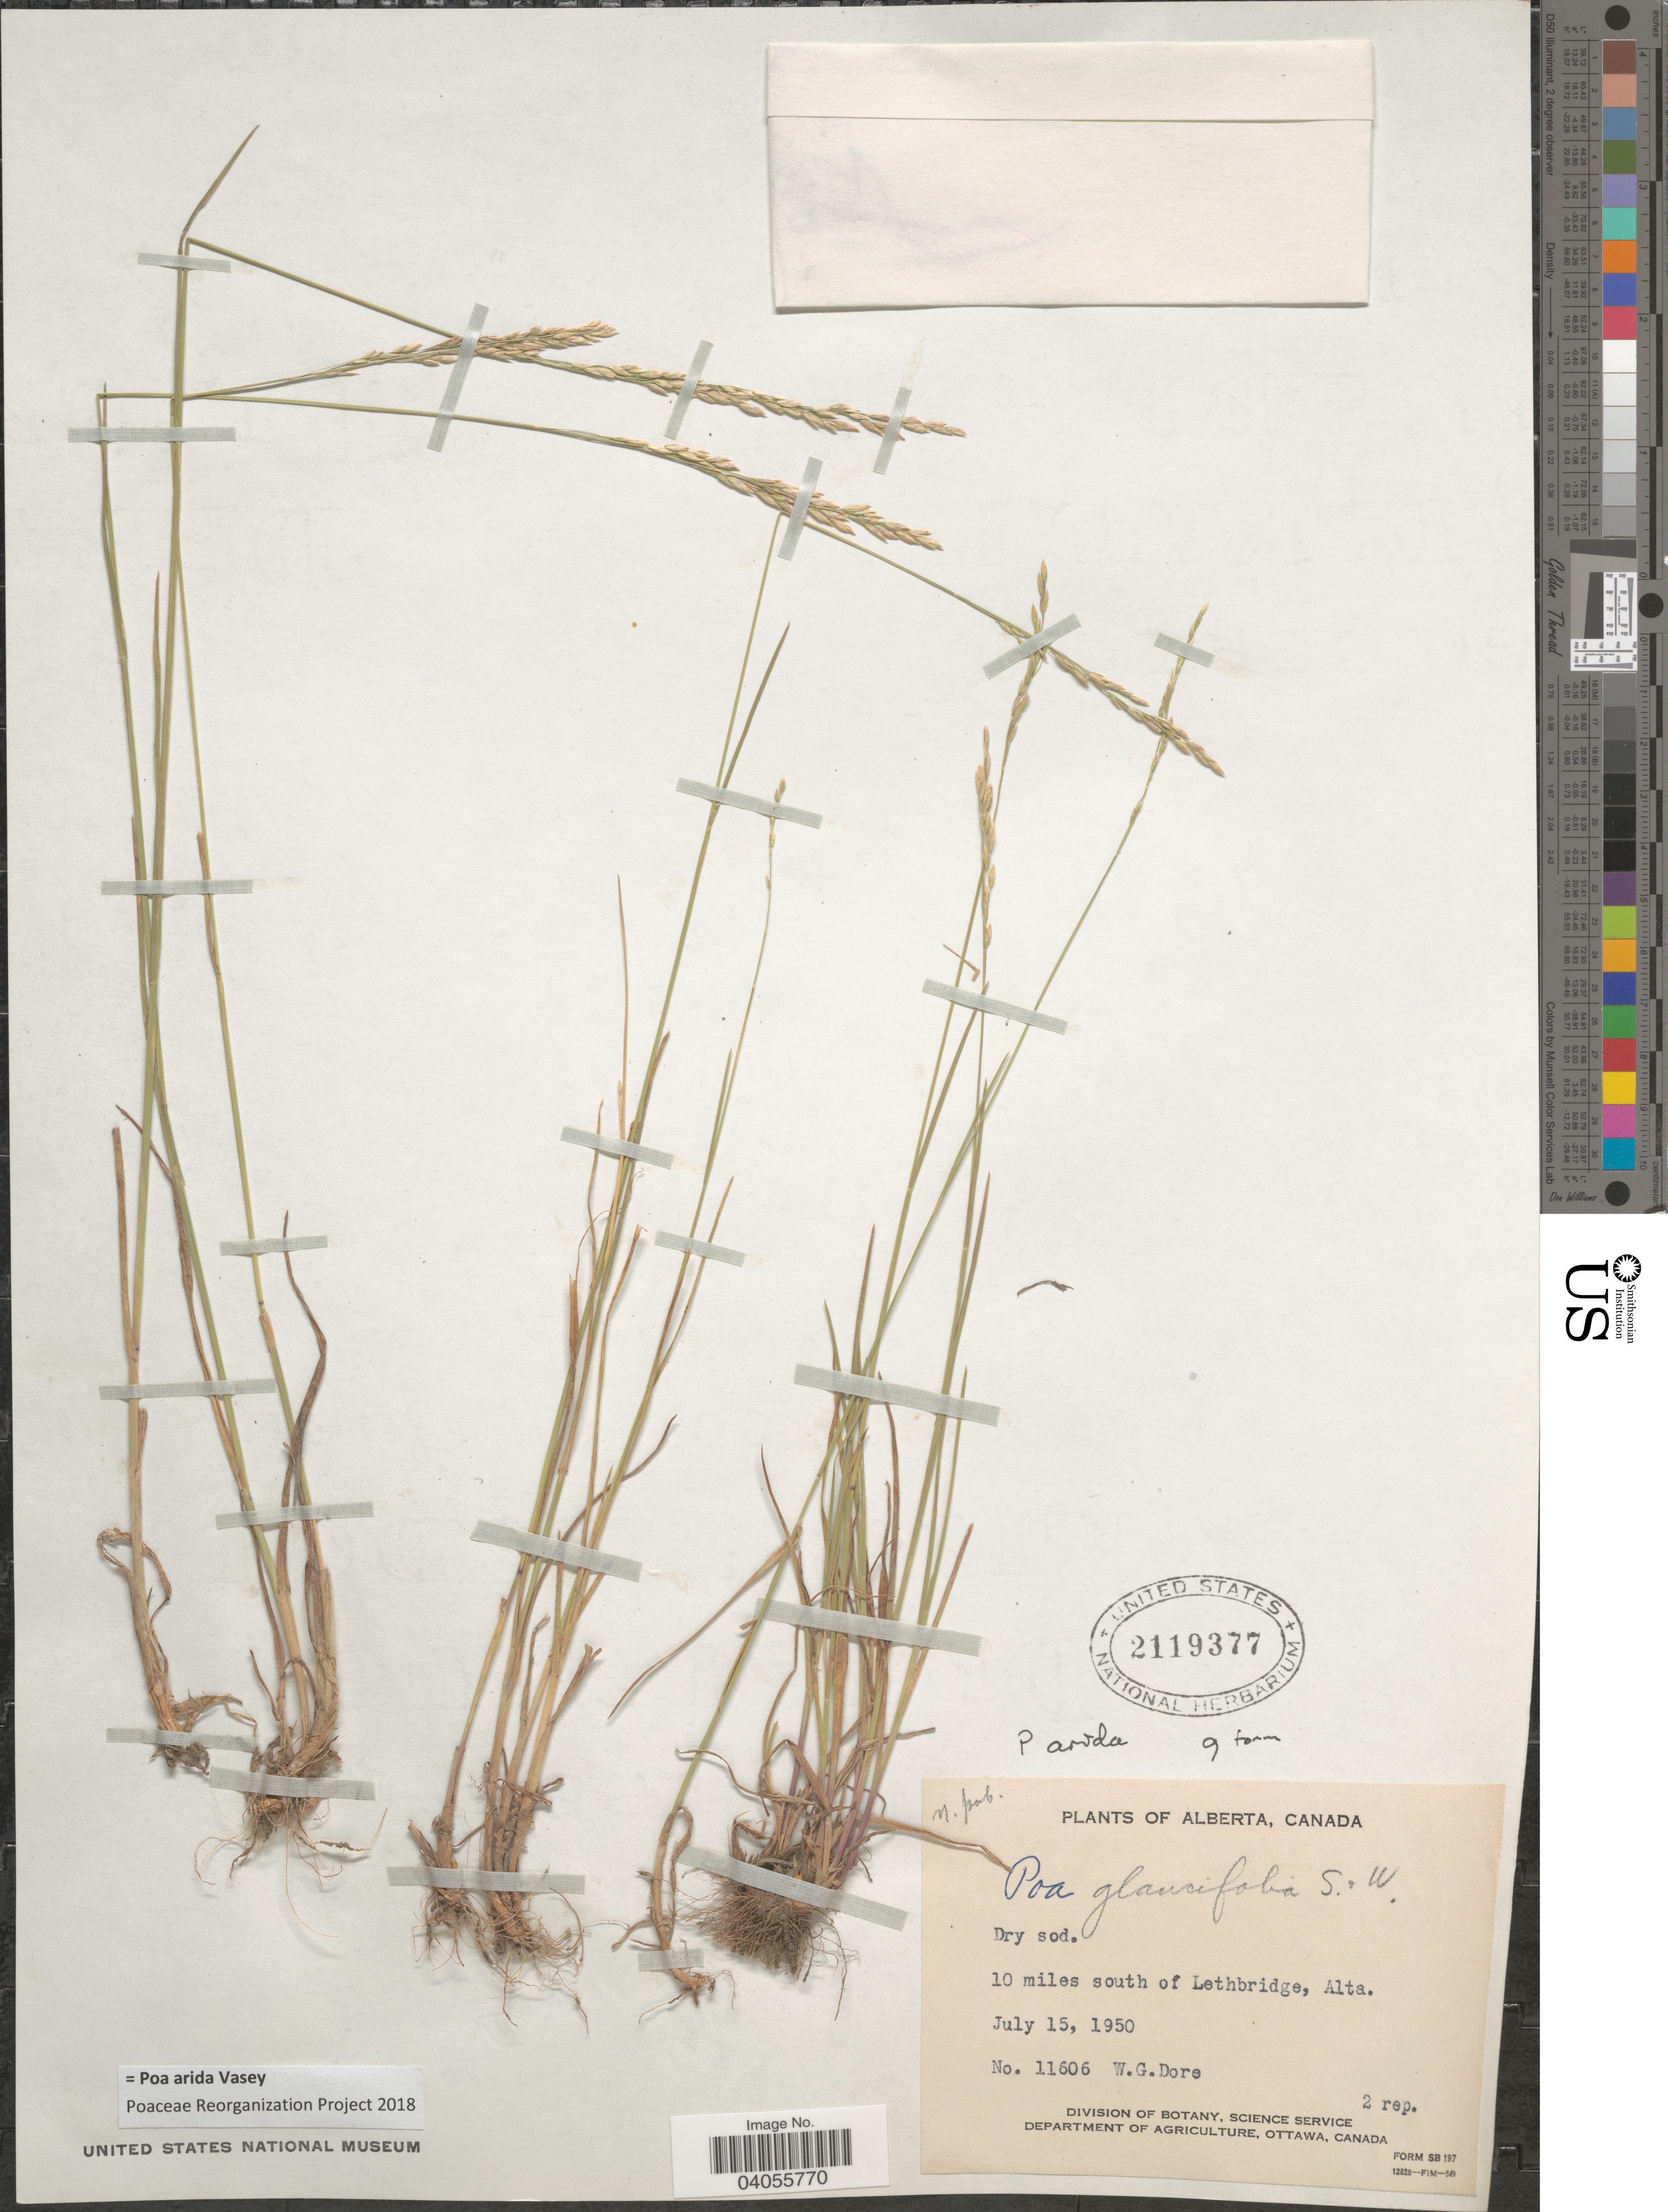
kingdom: Plantae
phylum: Tracheophyta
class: Liliopsida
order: Poales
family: Poaceae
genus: Poa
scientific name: Poa arida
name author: Vasey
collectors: W. Dore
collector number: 11606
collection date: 1950-07-15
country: Canada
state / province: Alberta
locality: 10 miles south of Lethbridge, Alta.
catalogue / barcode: US 2119377